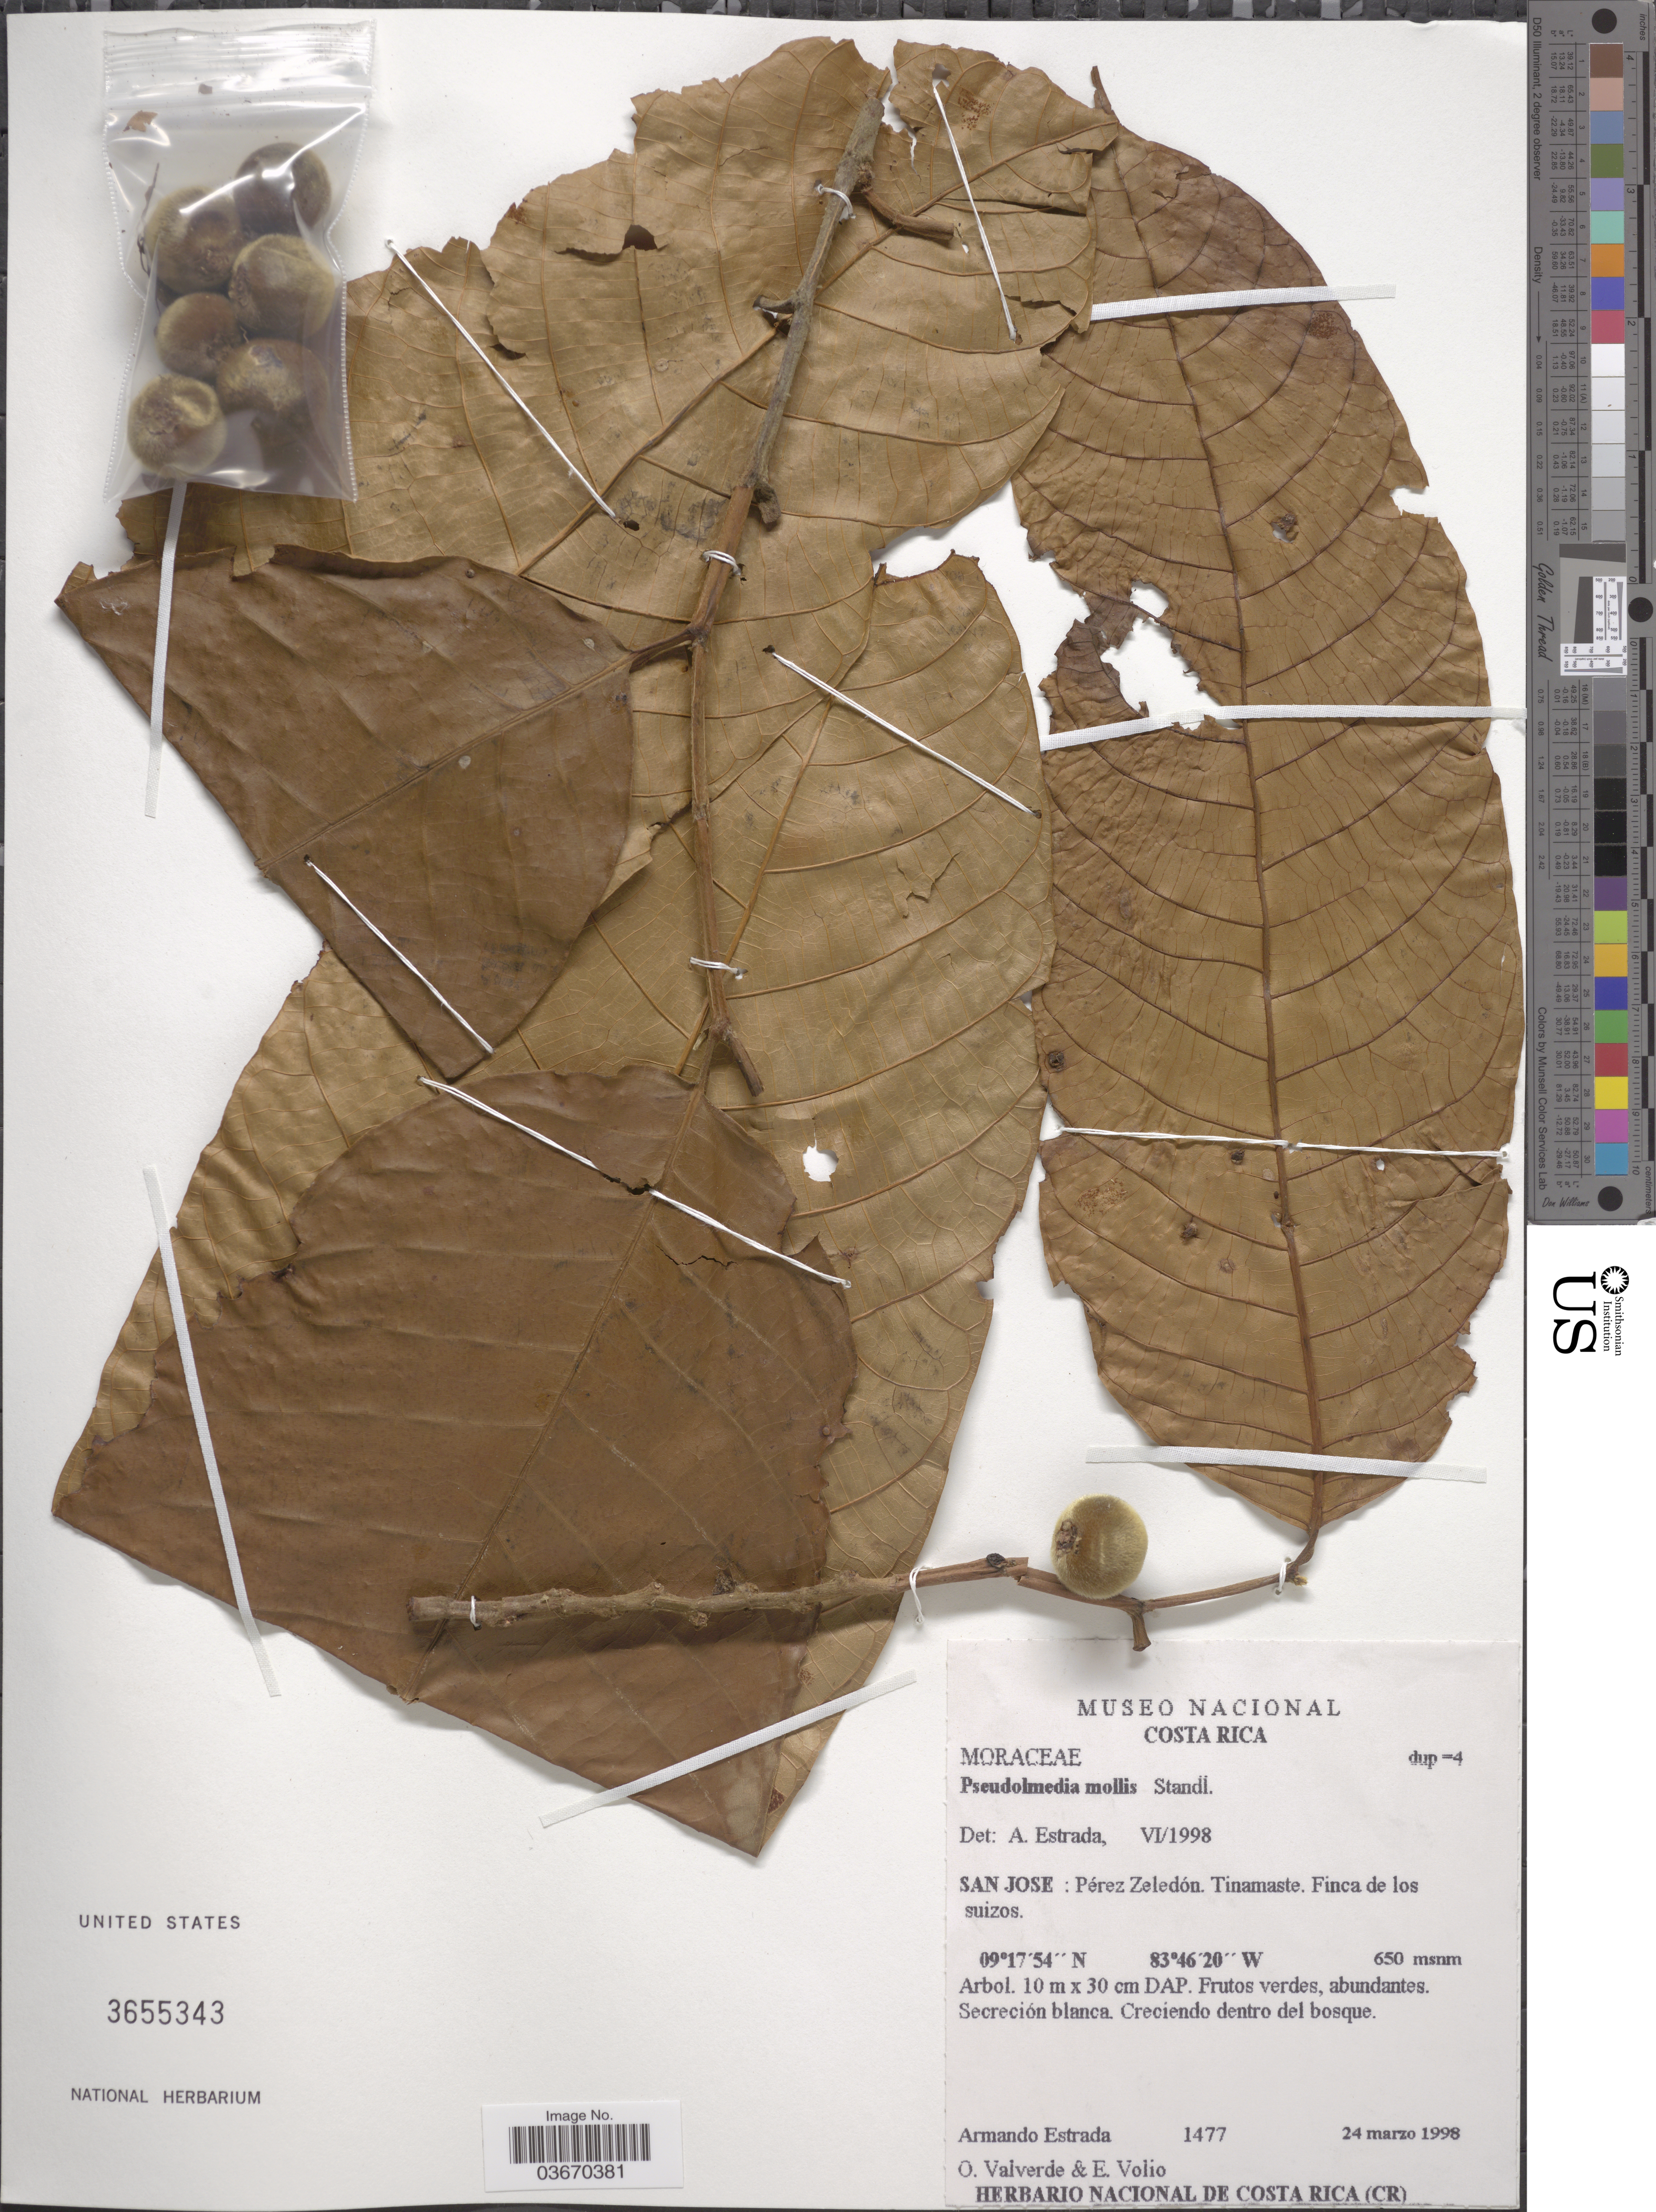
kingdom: Plantae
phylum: Tracheophyta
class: Magnoliopsida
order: Rosales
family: Moraceae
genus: Pseudolmedia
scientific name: Pseudolmedia oxyphyllaria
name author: Donn. Sm.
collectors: A. Estrada, O. Valverde & E. Volio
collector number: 1477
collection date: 1998-03-24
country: Costa Rica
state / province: San José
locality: Pérez Zeledón. Tinamaste. Finca de los suizos.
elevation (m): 650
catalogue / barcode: US 3655343